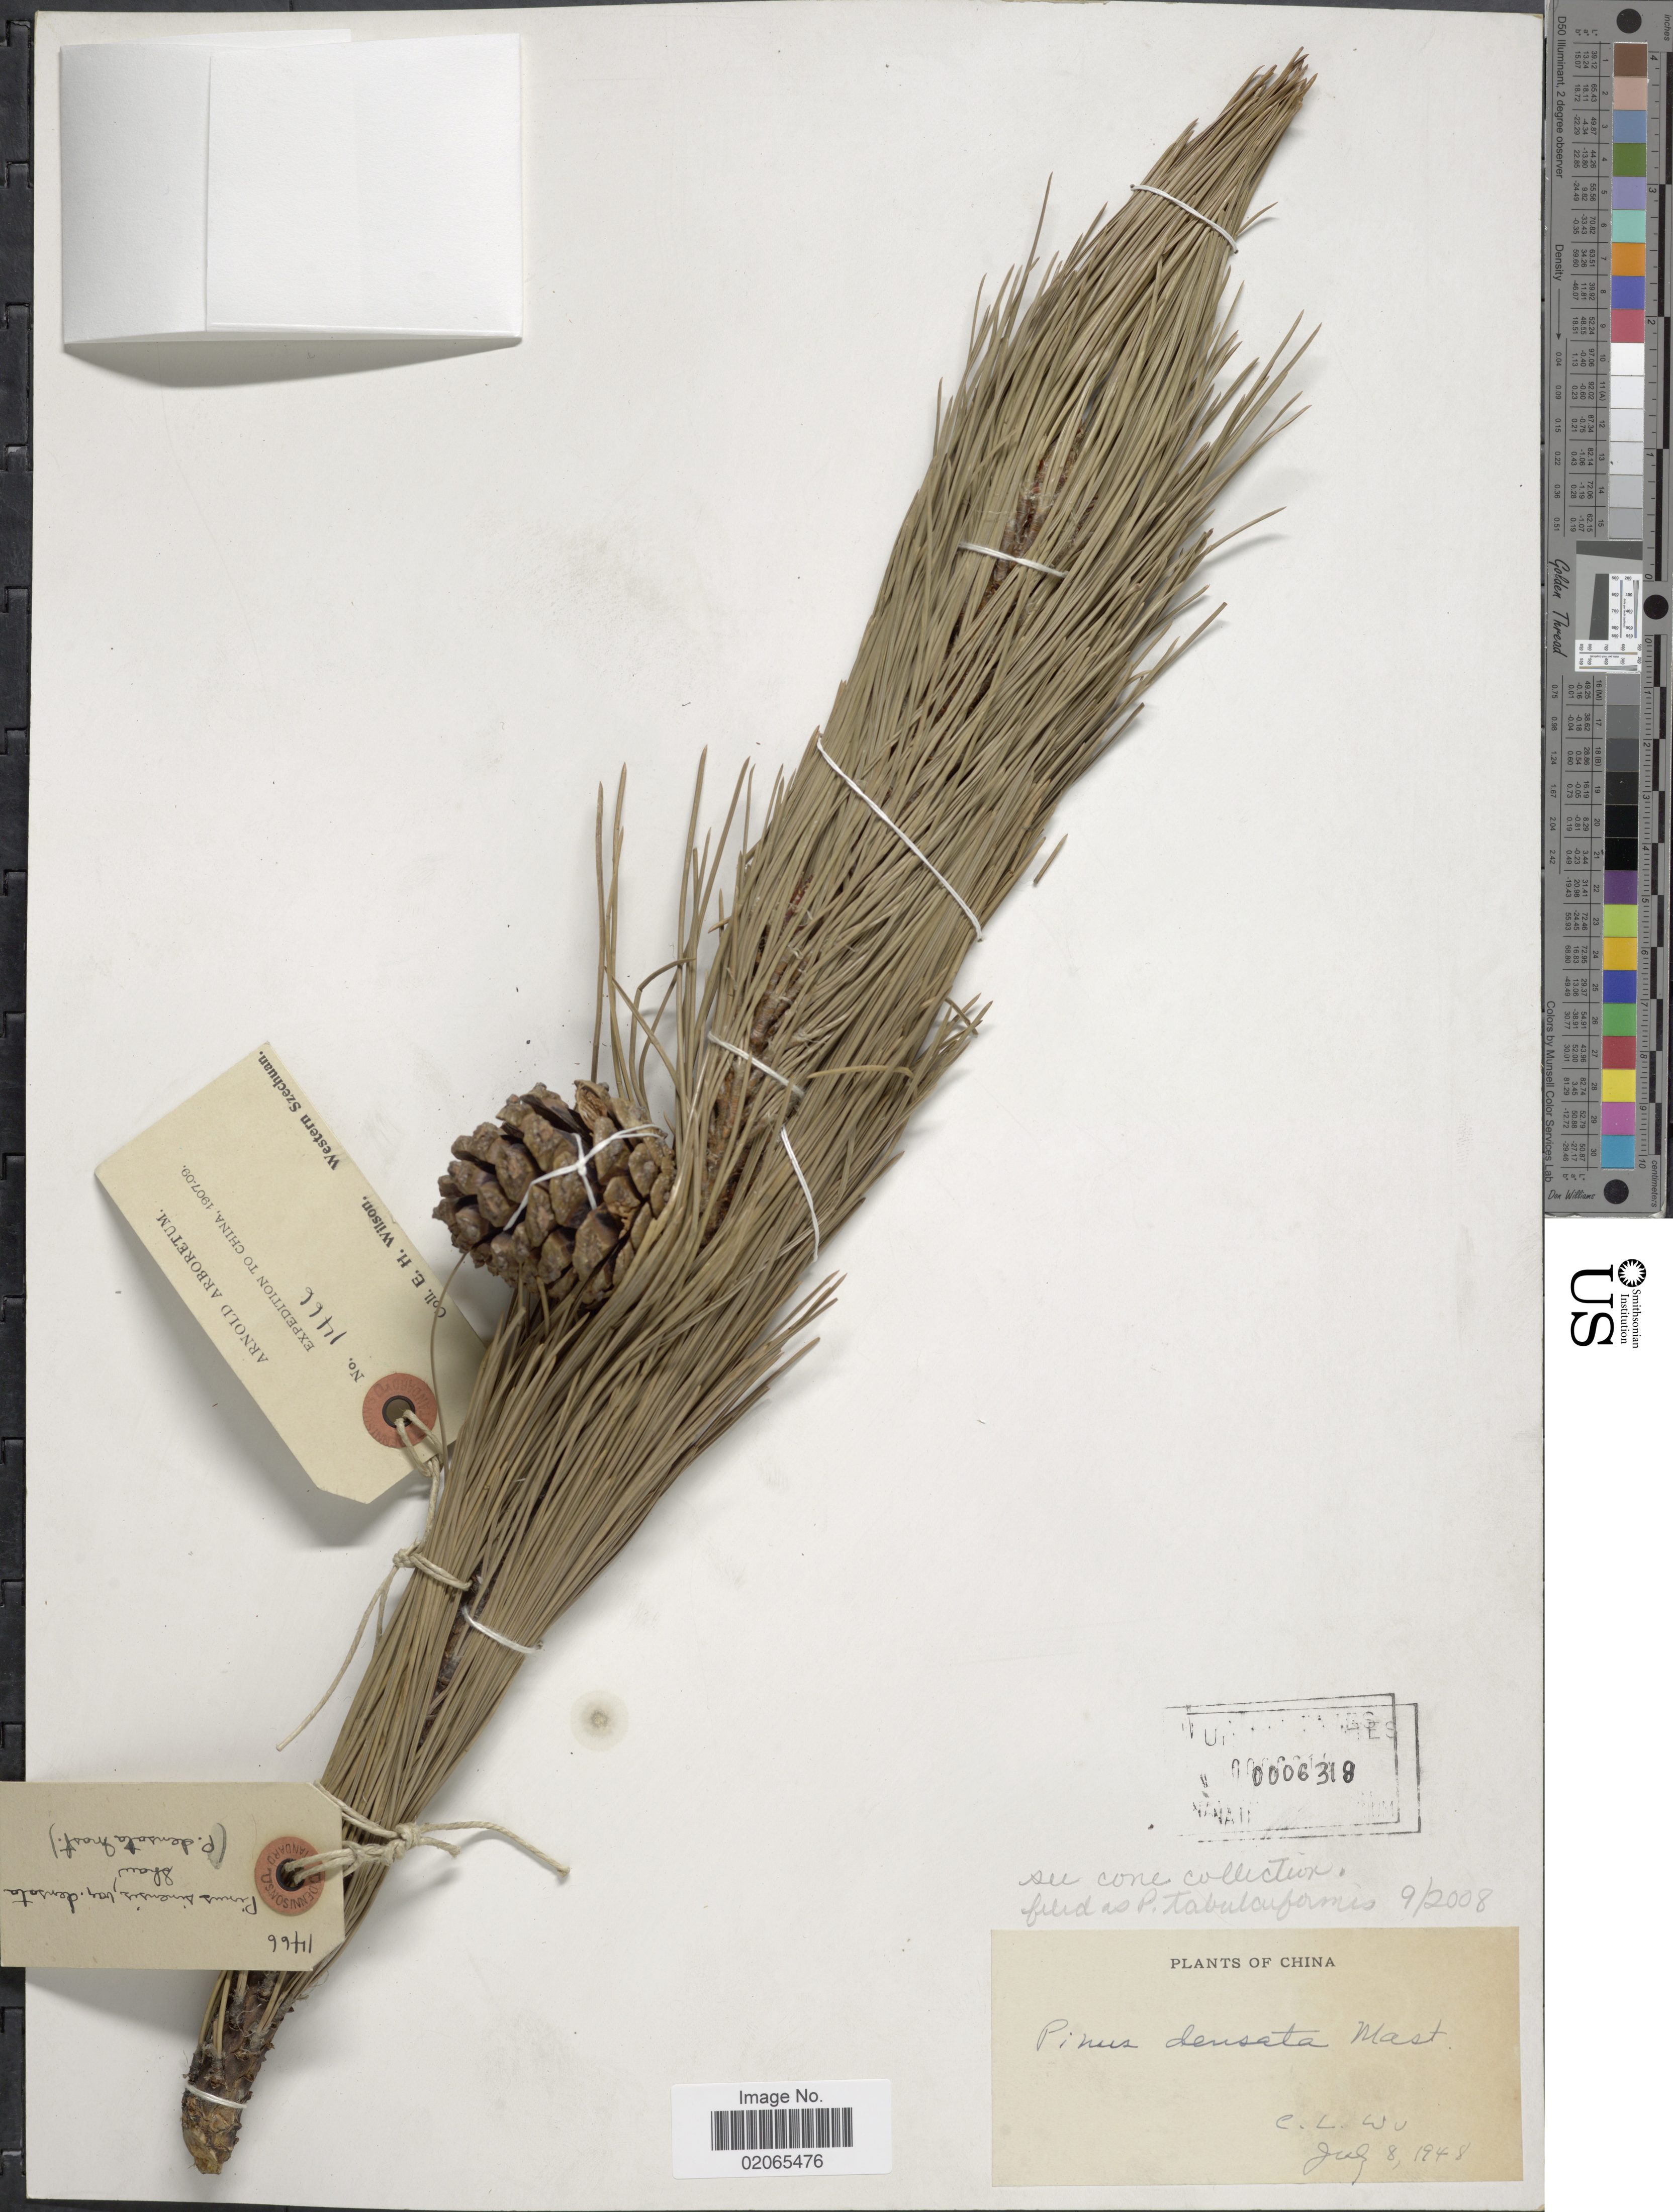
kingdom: Plantae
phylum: Tracheophyta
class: Pinopsida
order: Pinales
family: Pinaceae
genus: Pinus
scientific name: Pinus densata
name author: Mast.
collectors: E. Wilson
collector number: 1466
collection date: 1907/1909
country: China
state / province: Sichuan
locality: Western Szechuan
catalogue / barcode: US 6318